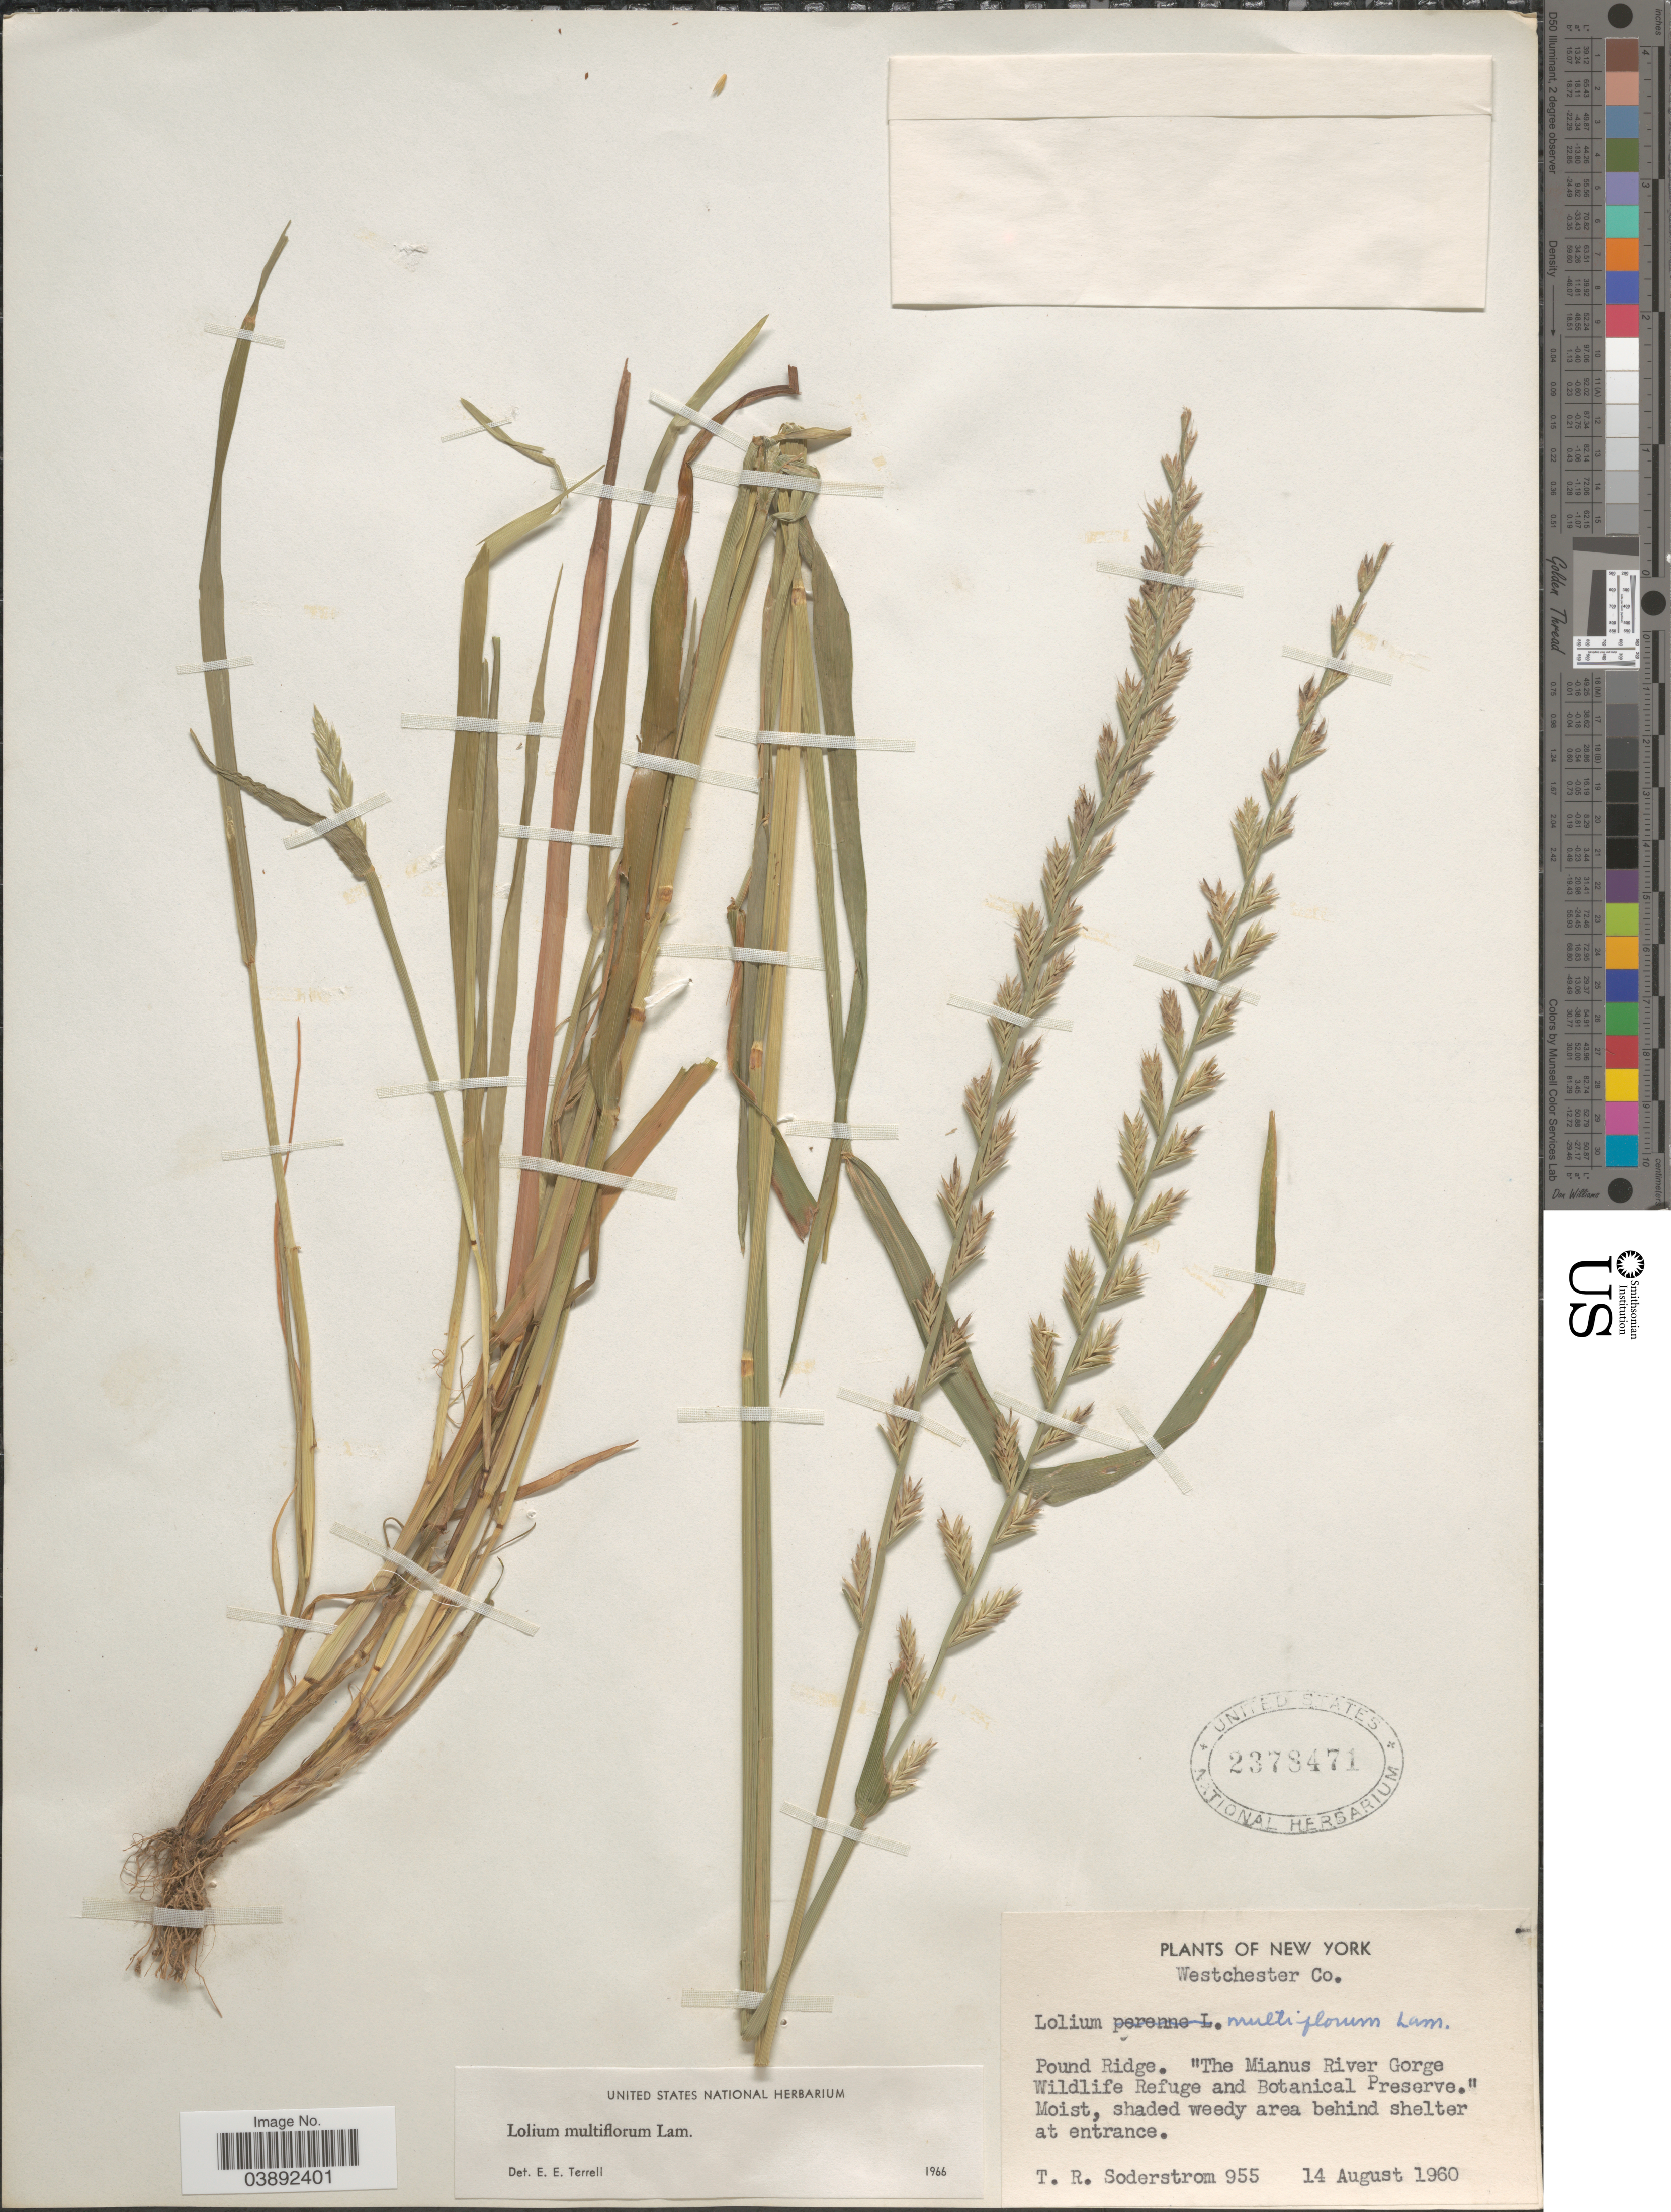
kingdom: Plantae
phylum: Tracheophyta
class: Liliopsida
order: Poales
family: Poaceae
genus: Lolium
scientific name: Lolium multiflorum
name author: Lam.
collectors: T. R. Soderstrom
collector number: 955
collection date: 1960-08-14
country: United States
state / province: New York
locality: Westchester Co. Pound Ridge. "The Mianus River Gorge Wildlife Refuge and Botanical Preserve.".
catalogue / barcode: US 2378471